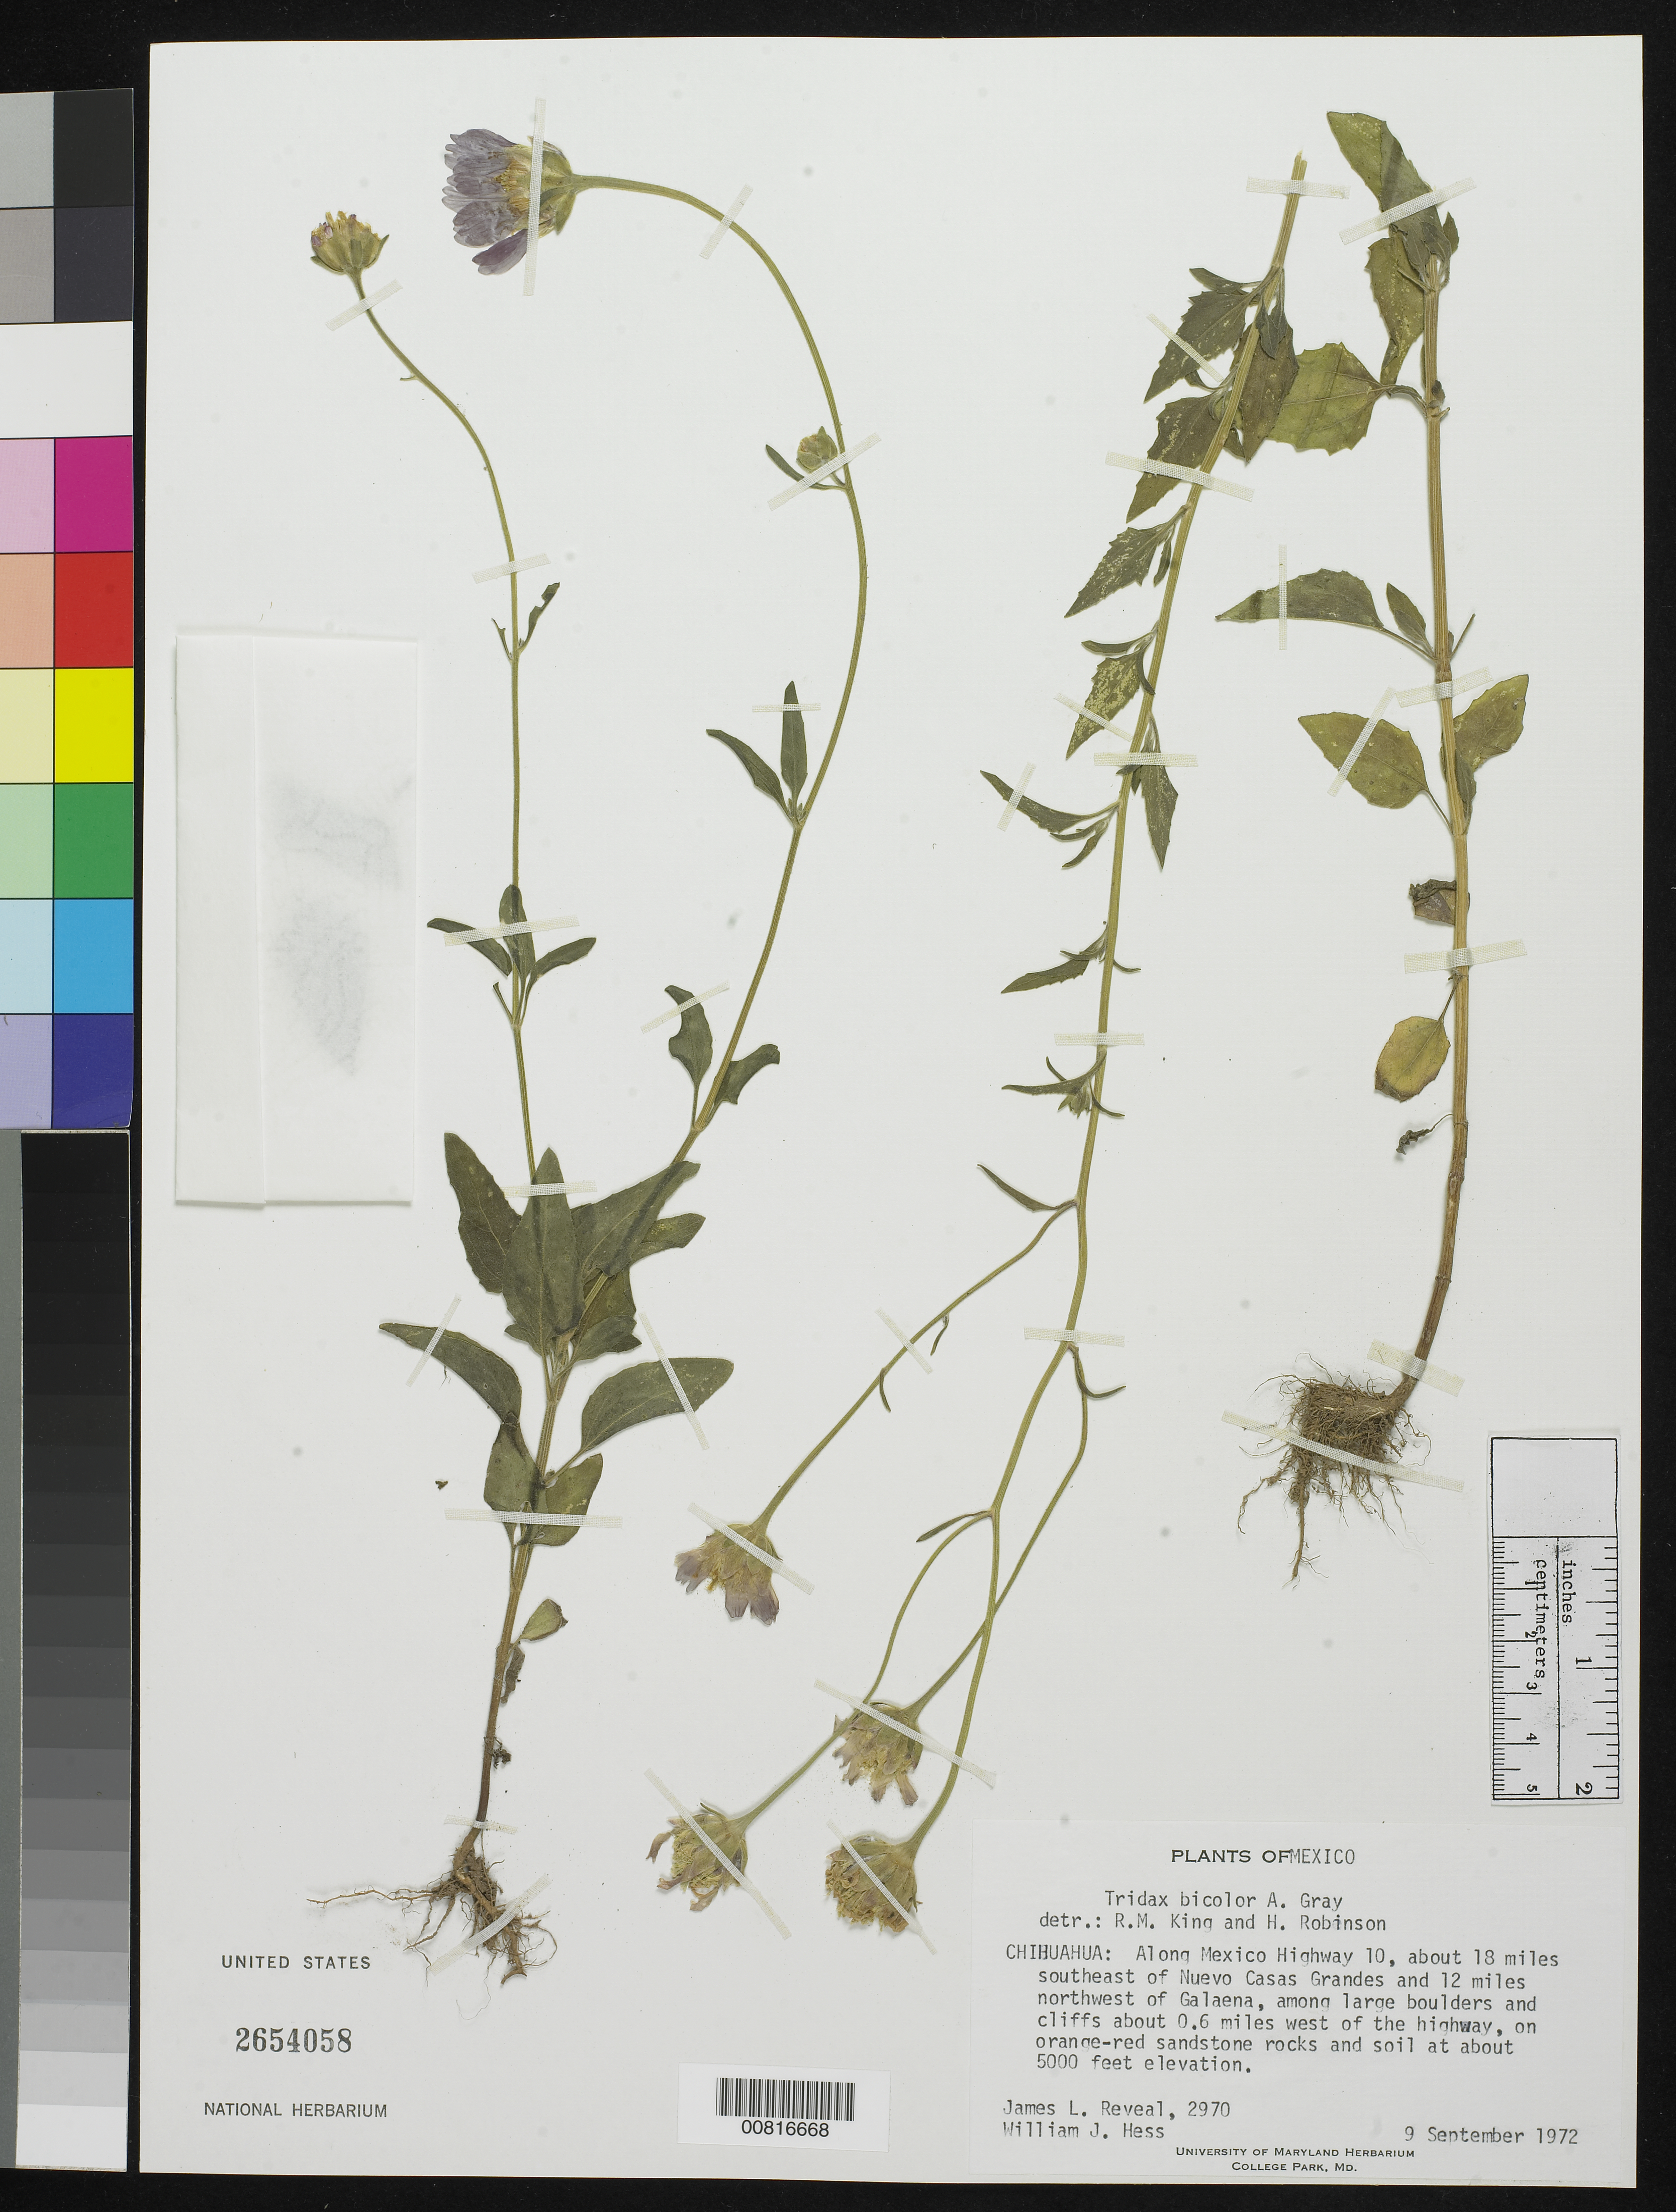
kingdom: Plantae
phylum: Tracheophyta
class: Magnoliopsida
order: Asterales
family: Asteraceae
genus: Tridax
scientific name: Tridax bicolor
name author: A. Gray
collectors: J. L. Reveal & W. Hess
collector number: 2970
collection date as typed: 09 Sep 1972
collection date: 1972-09-09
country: Mexico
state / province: Chihuahua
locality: Along Mexico Highway 10, about 18 miles SE of Nuevo Casas Grandes and 12 miles NW of Galeana, among large boulders and cliffs about 0.6 miles west of the highway.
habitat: Orange-red sandstone rocks and soil.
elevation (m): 1524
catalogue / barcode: US 2654058